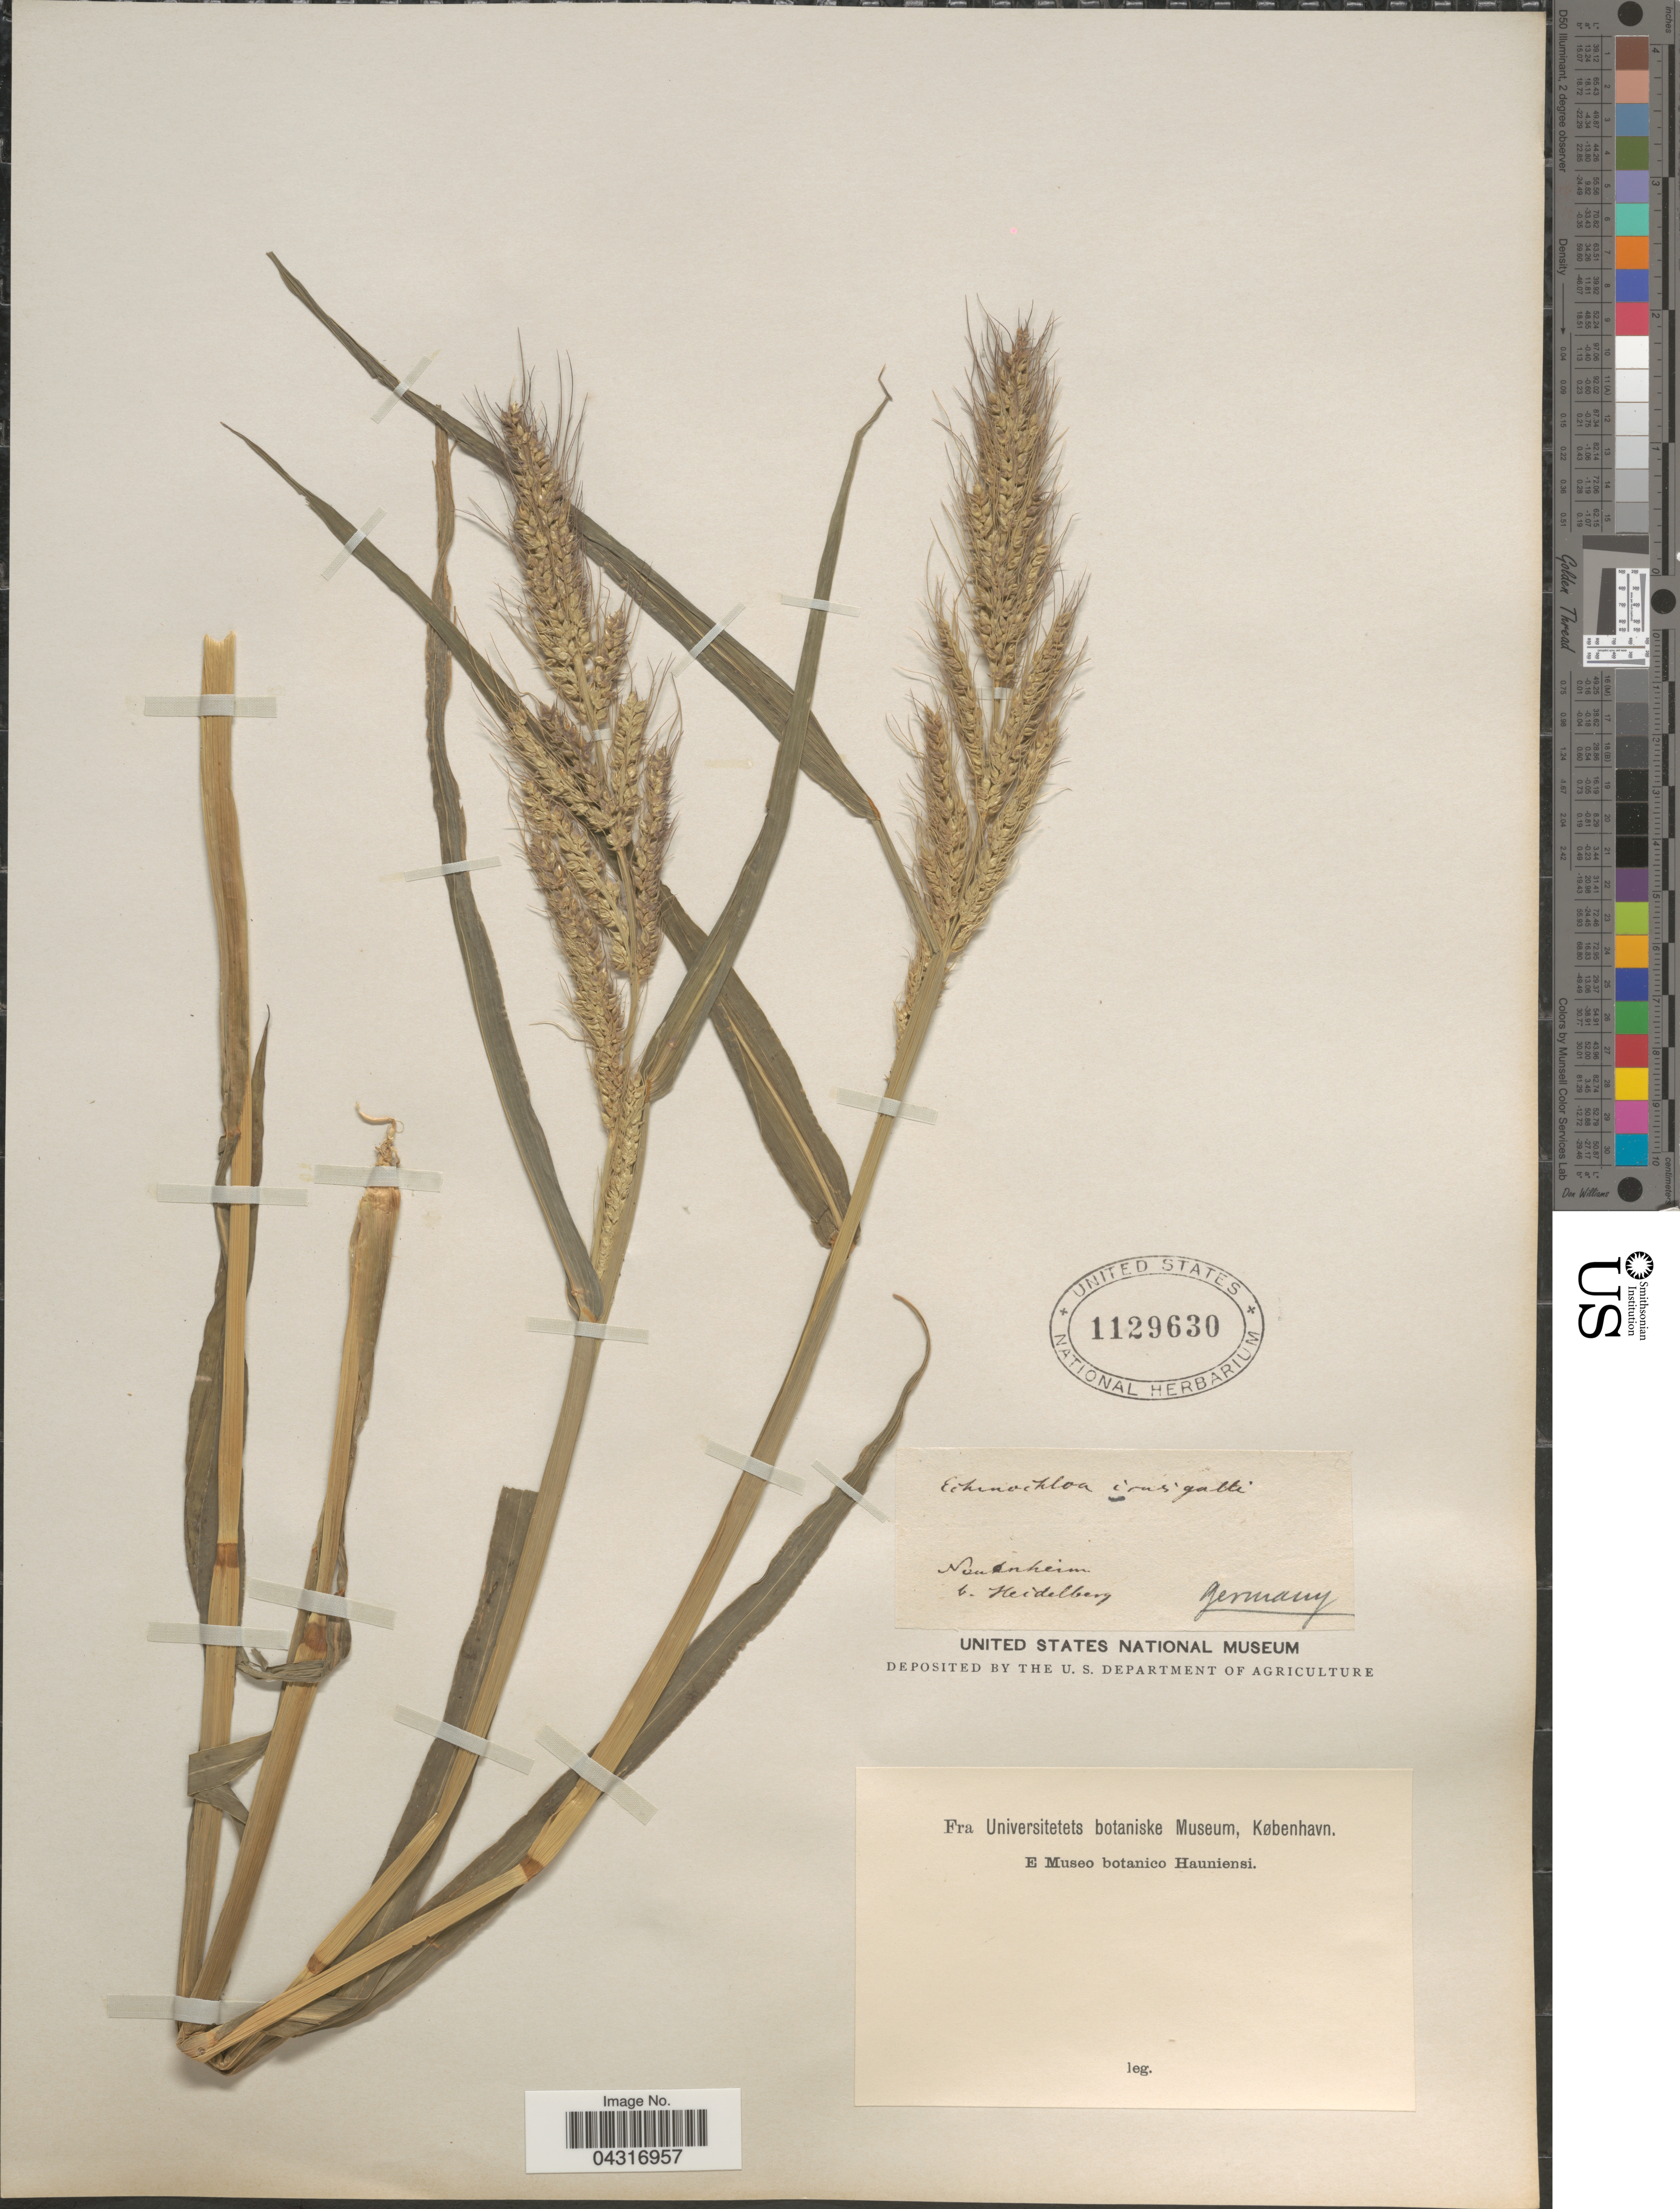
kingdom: Plantae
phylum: Tracheophyta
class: Liliopsida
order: Poales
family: Poaceae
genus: Echinochloa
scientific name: Echinochloa crus-galli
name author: (L.) P. Beauv.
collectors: ex Mus. Bot. Hauniense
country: Germany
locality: Neuenheim b. Heidelberg.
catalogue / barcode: US 1129630